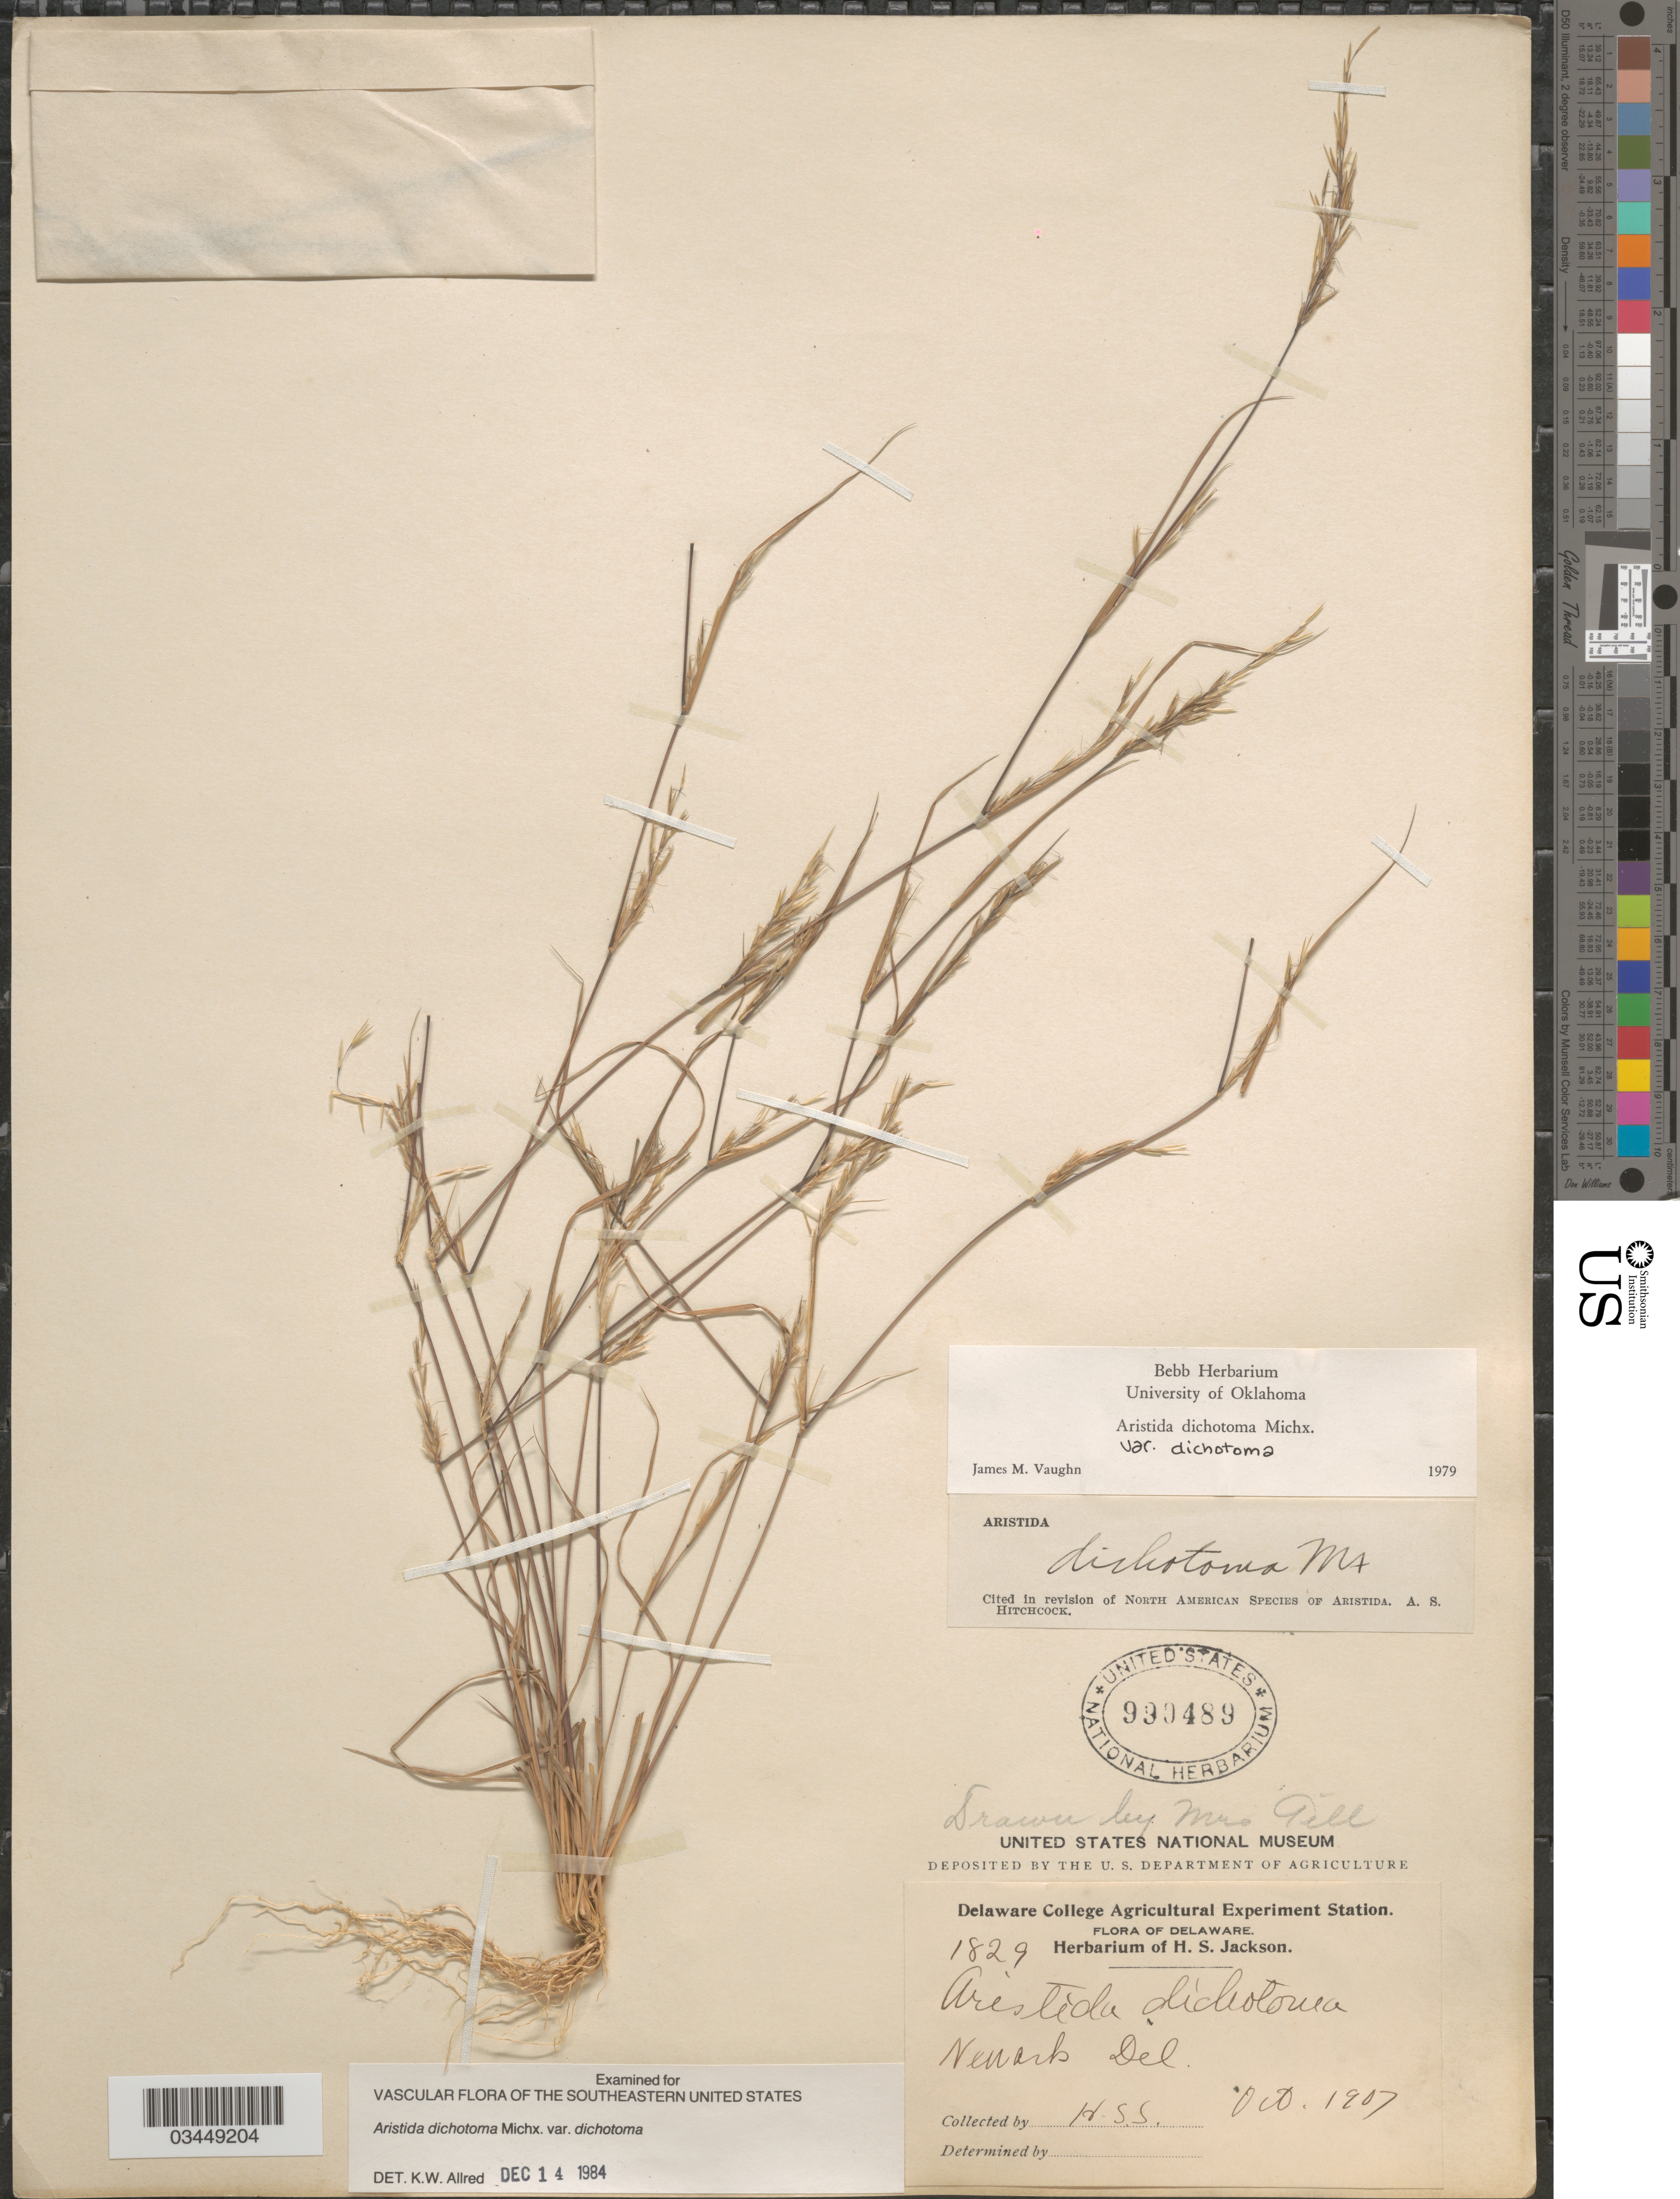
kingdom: Plantae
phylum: Tracheophyta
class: Liliopsida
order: Poales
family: Poaceae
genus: Aristida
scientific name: Aristida dichotoma var. dichotoma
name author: Michx.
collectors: H. Jackson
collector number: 1829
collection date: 1907-10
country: United States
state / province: Delaware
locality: Newark.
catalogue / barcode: US 990489